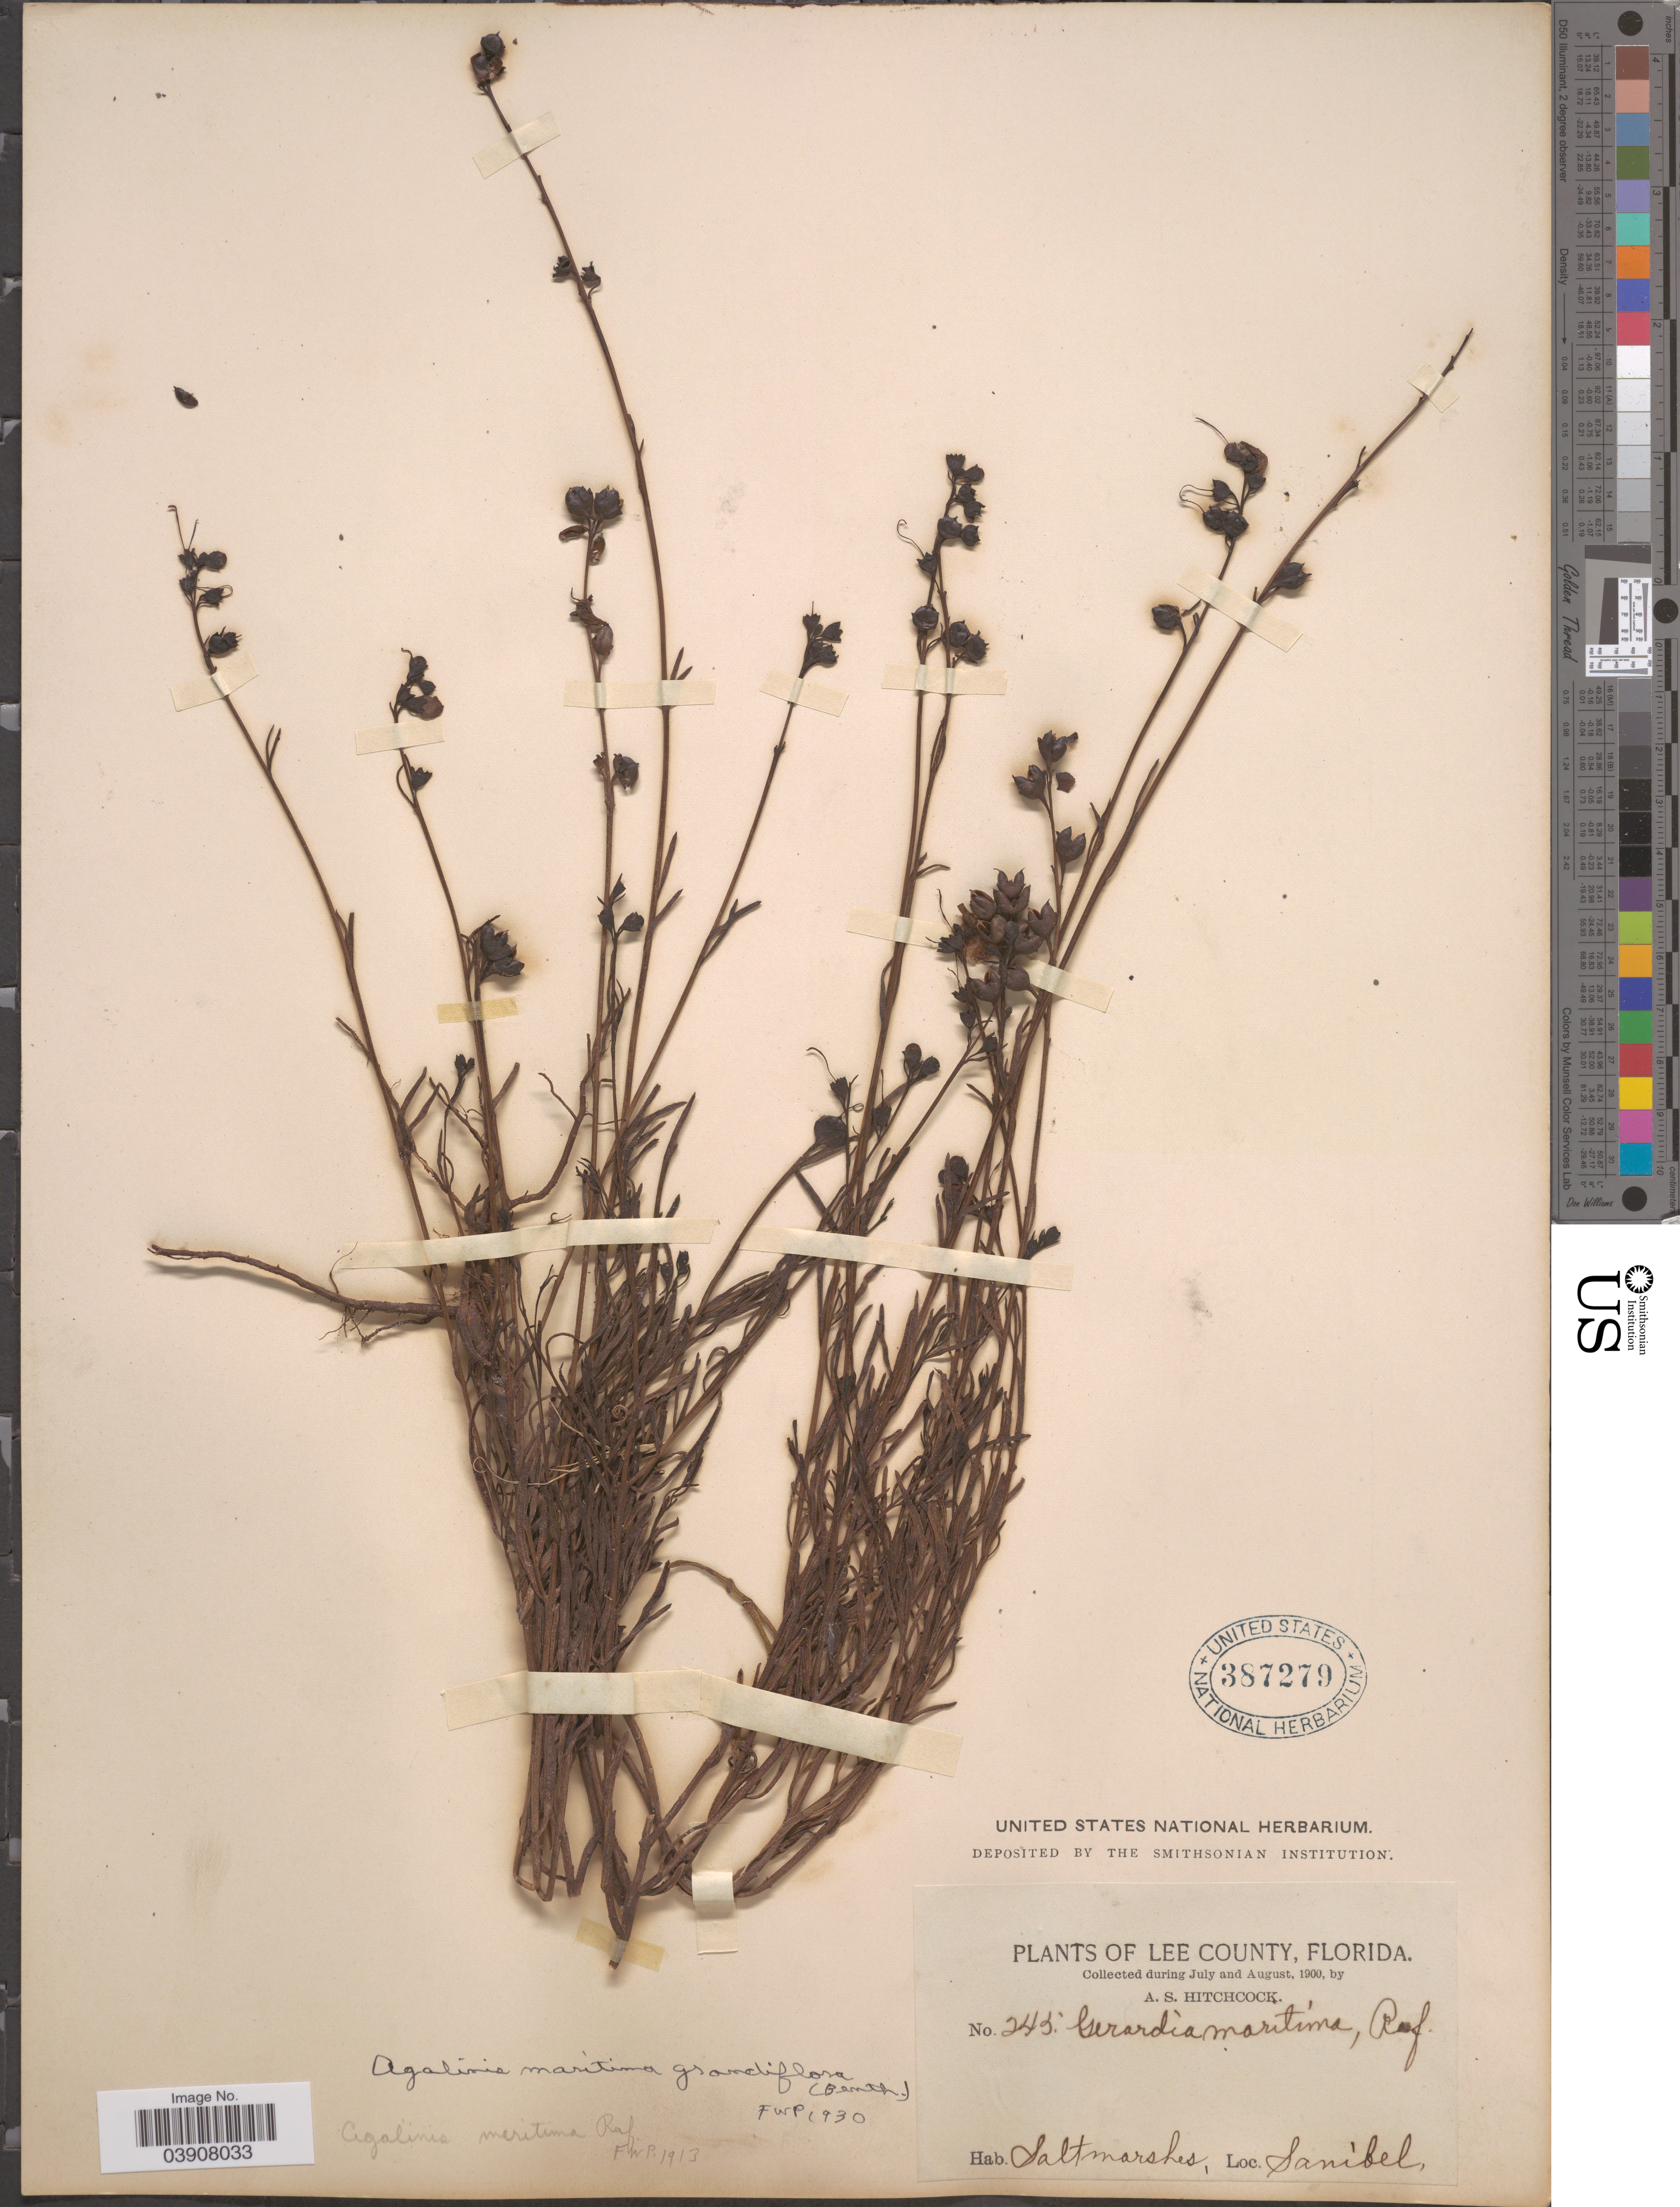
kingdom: Plantae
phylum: Tracheophyta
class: Magnoliopsida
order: Lamiales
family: Orobanchaceae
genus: Agalinis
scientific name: Agalinis maritima var. grandiflora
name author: (Benth.) Pennell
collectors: A. S. Hitchcock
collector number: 245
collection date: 1900-07/1900-08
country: United States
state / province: Florida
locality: Lee County. Sanibel.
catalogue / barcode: US 387279